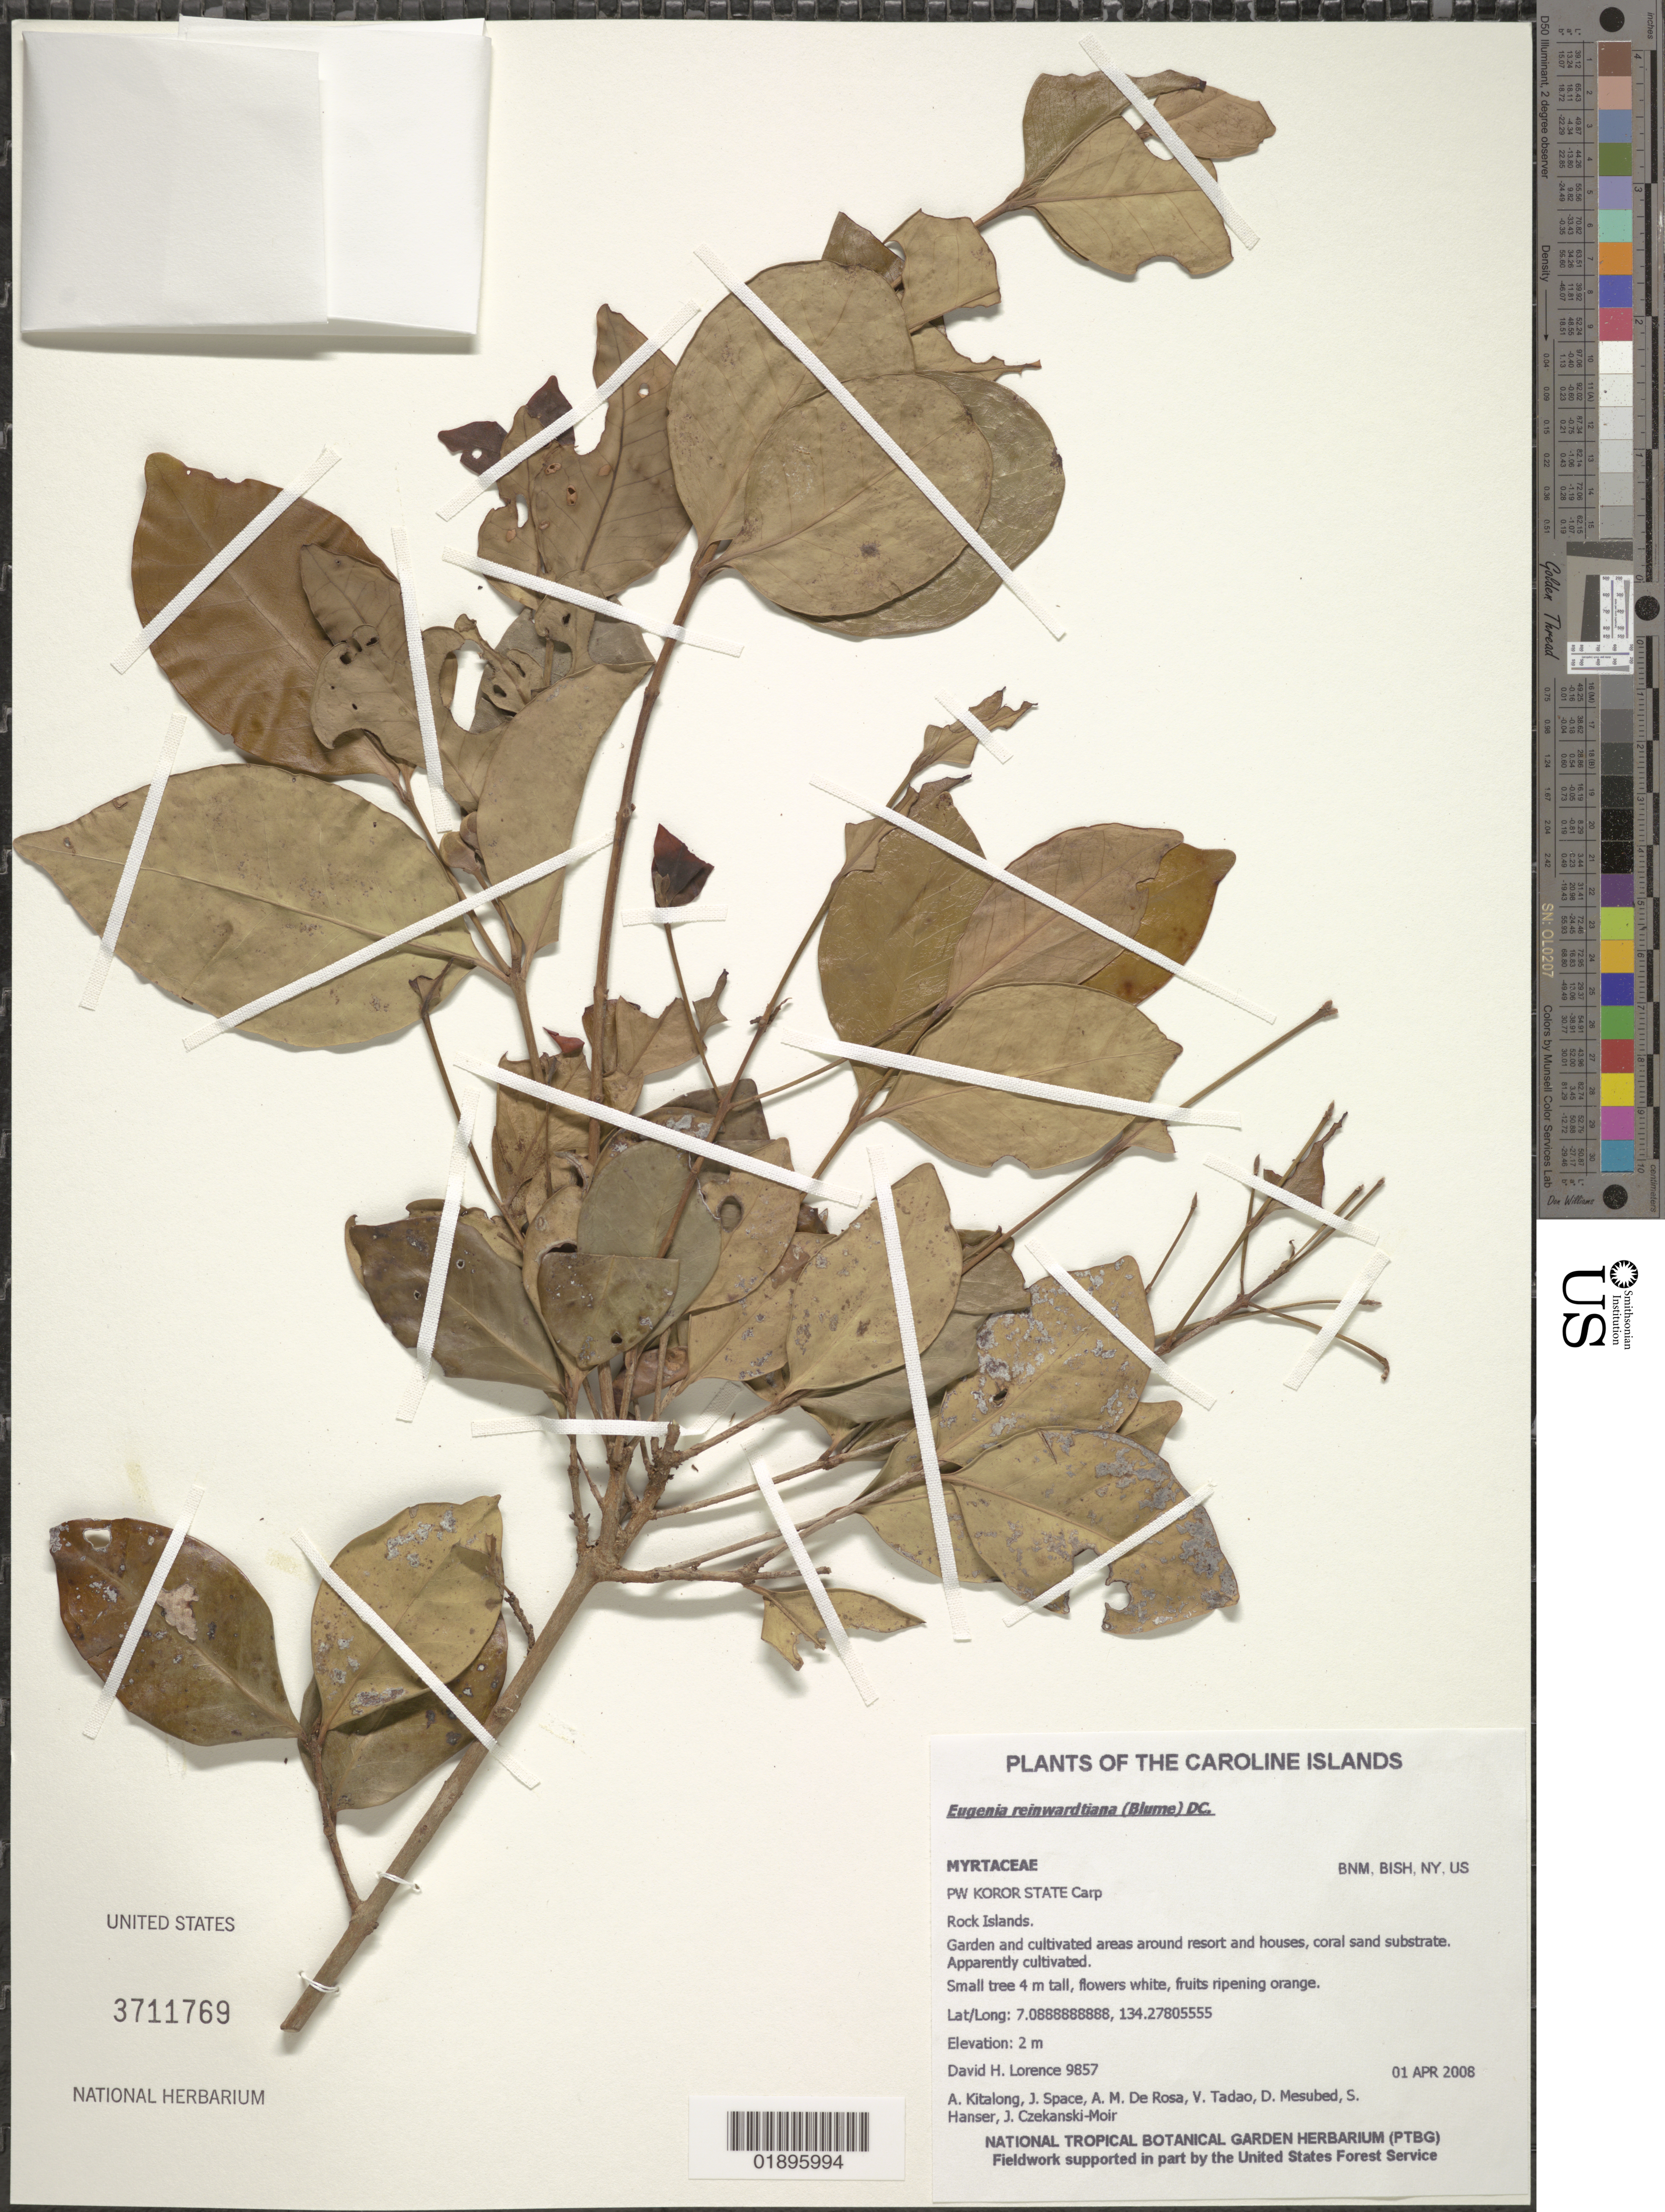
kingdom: Plantae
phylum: Tracheophyta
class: Magnoliopsida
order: Myrtales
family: Myrtaceae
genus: Eugenia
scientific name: Eugenia reinwardtiana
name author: (Blume) DC.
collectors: D. Lorence, A. Kitalong, J. Space, A. De Rosa, V. Tadao, D. Mesubed & S. Hanser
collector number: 9857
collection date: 2008-04-01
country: Palau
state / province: Koror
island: Rock Islands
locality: Garden and cultivated areas around resort and houses.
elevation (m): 2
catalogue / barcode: US 3711769